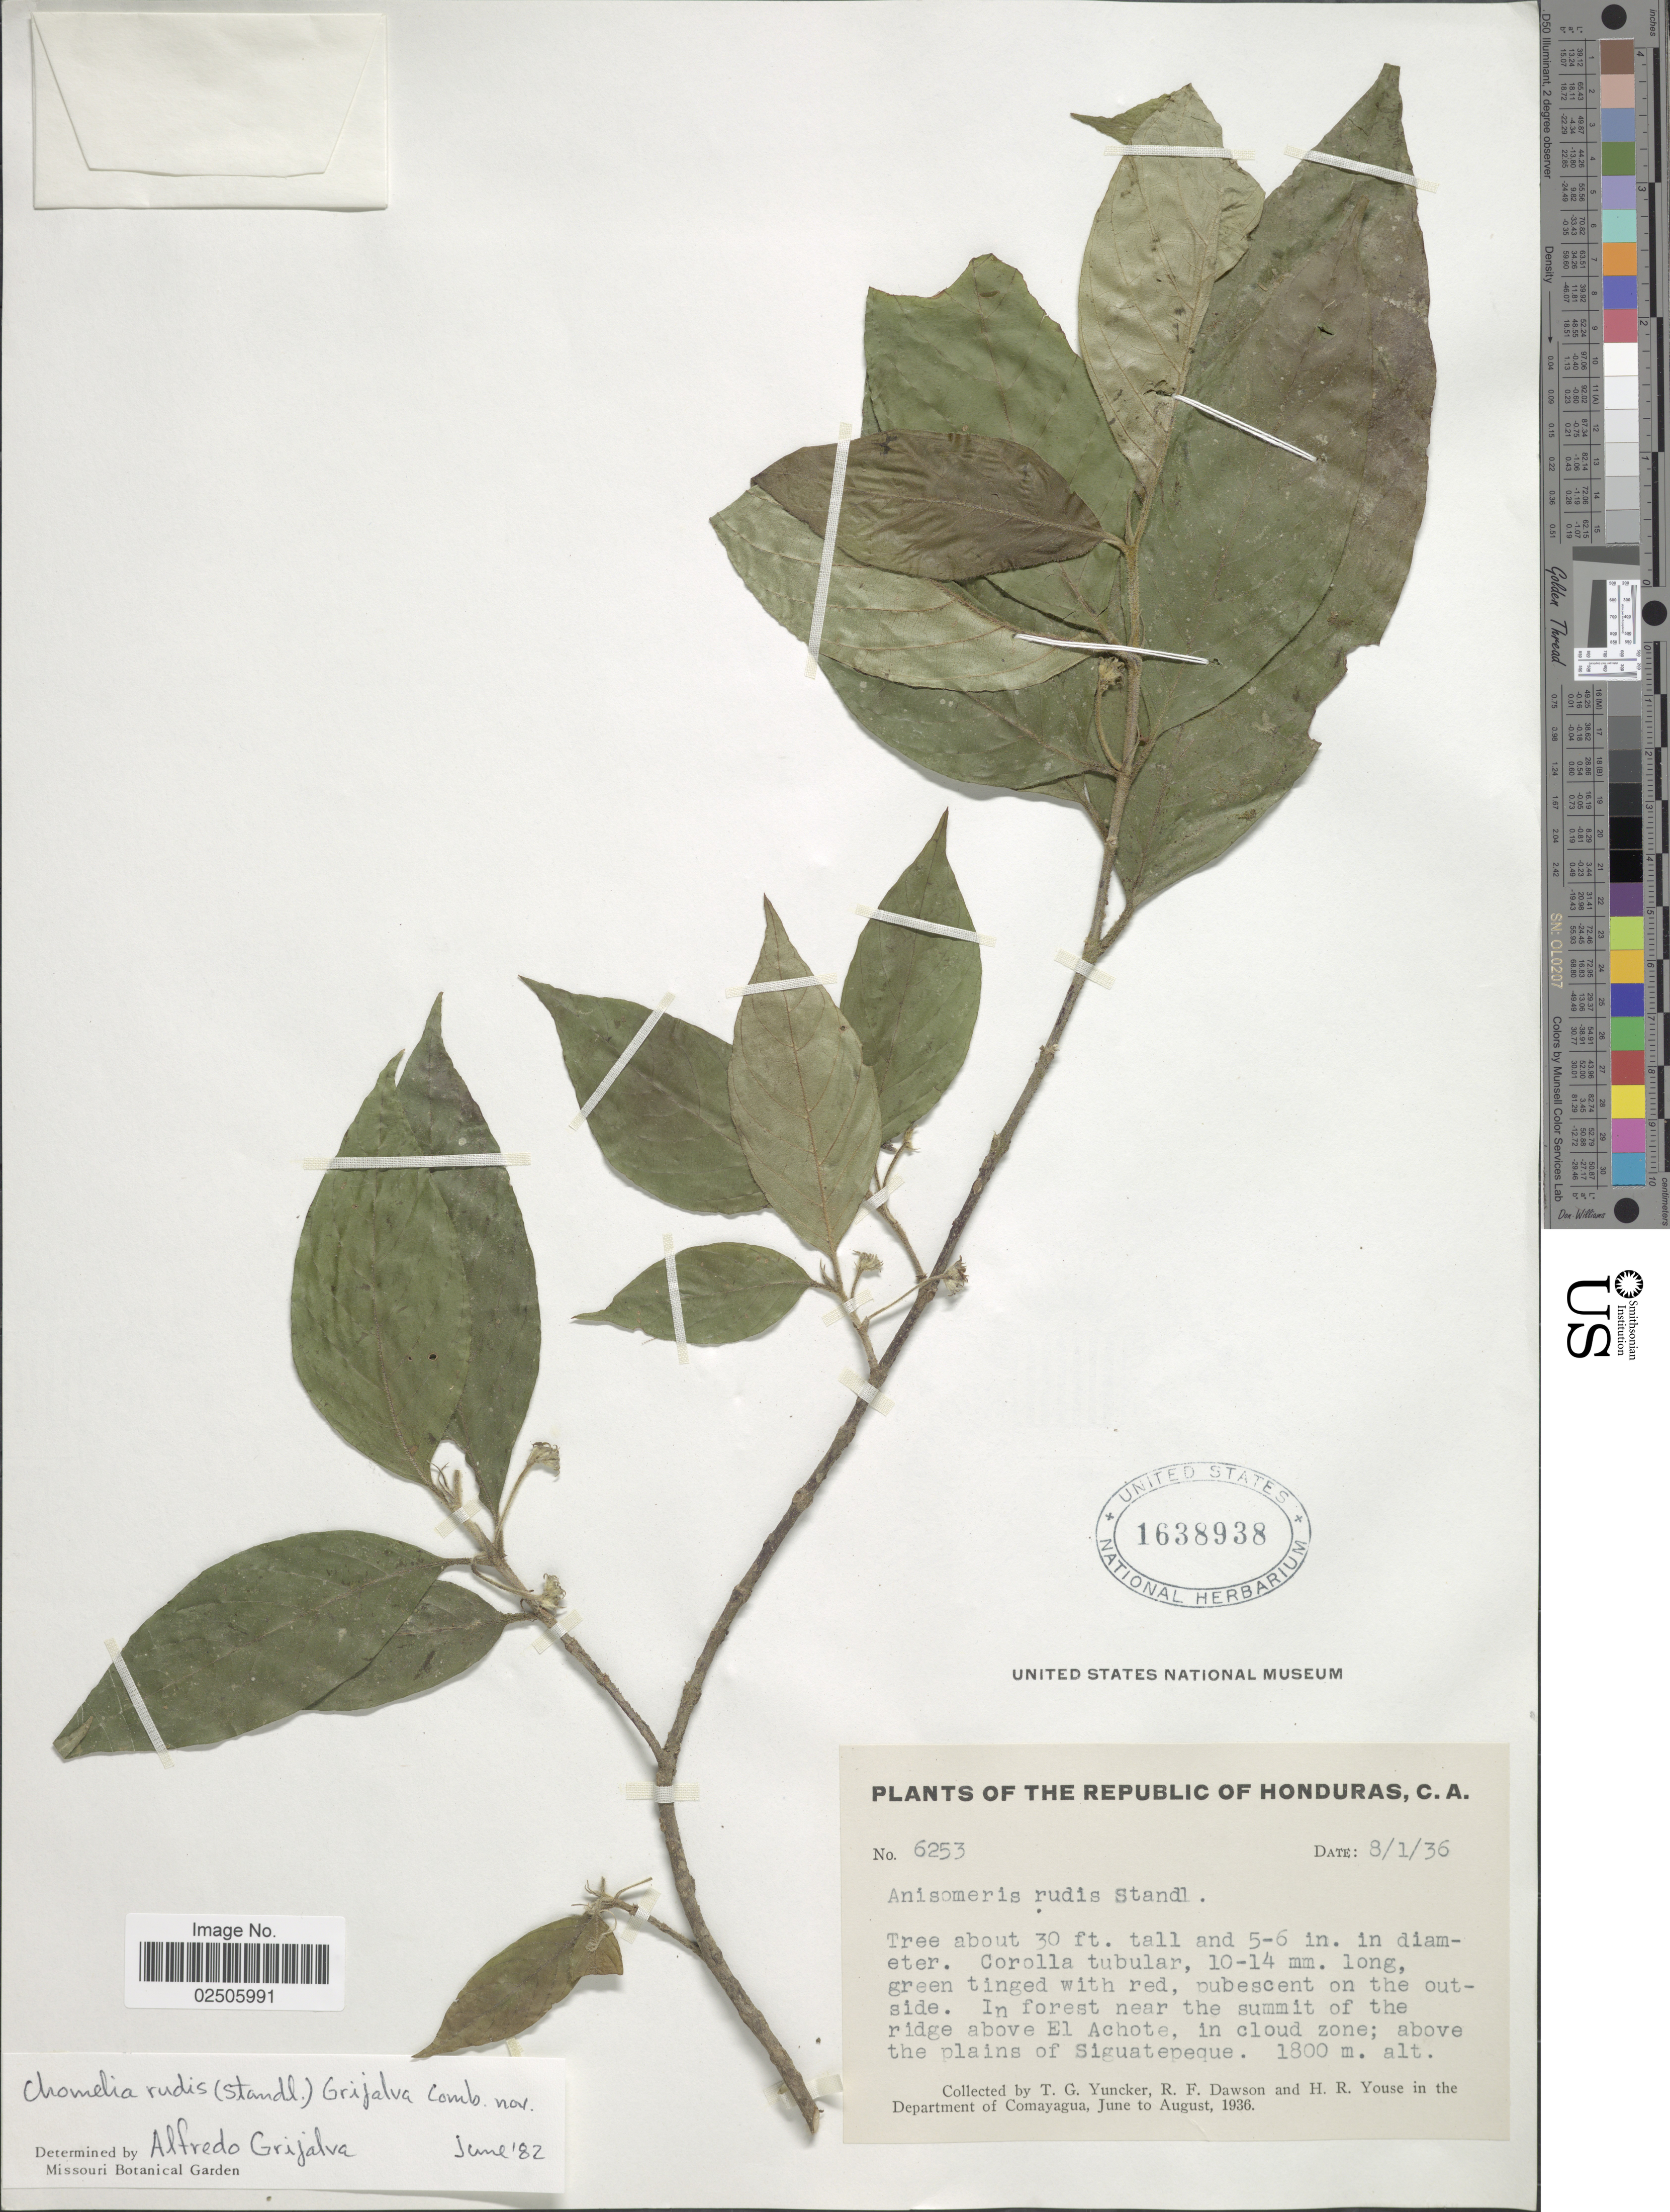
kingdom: Plantae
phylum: Tracheophyta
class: Magnoliopsida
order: Gentianales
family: Rubiaceae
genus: Chomelia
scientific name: Chomelia rudis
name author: (Standl.) Lorence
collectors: T. G. Yuncker, R. F. Dawson & H. Youse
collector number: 6253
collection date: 1936-01-08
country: Honduras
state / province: Comayagua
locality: In forest near the summit of the ridge above El Achote, in cloud zone; above the plains of Siguatepeque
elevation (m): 1800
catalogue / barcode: US 1638938